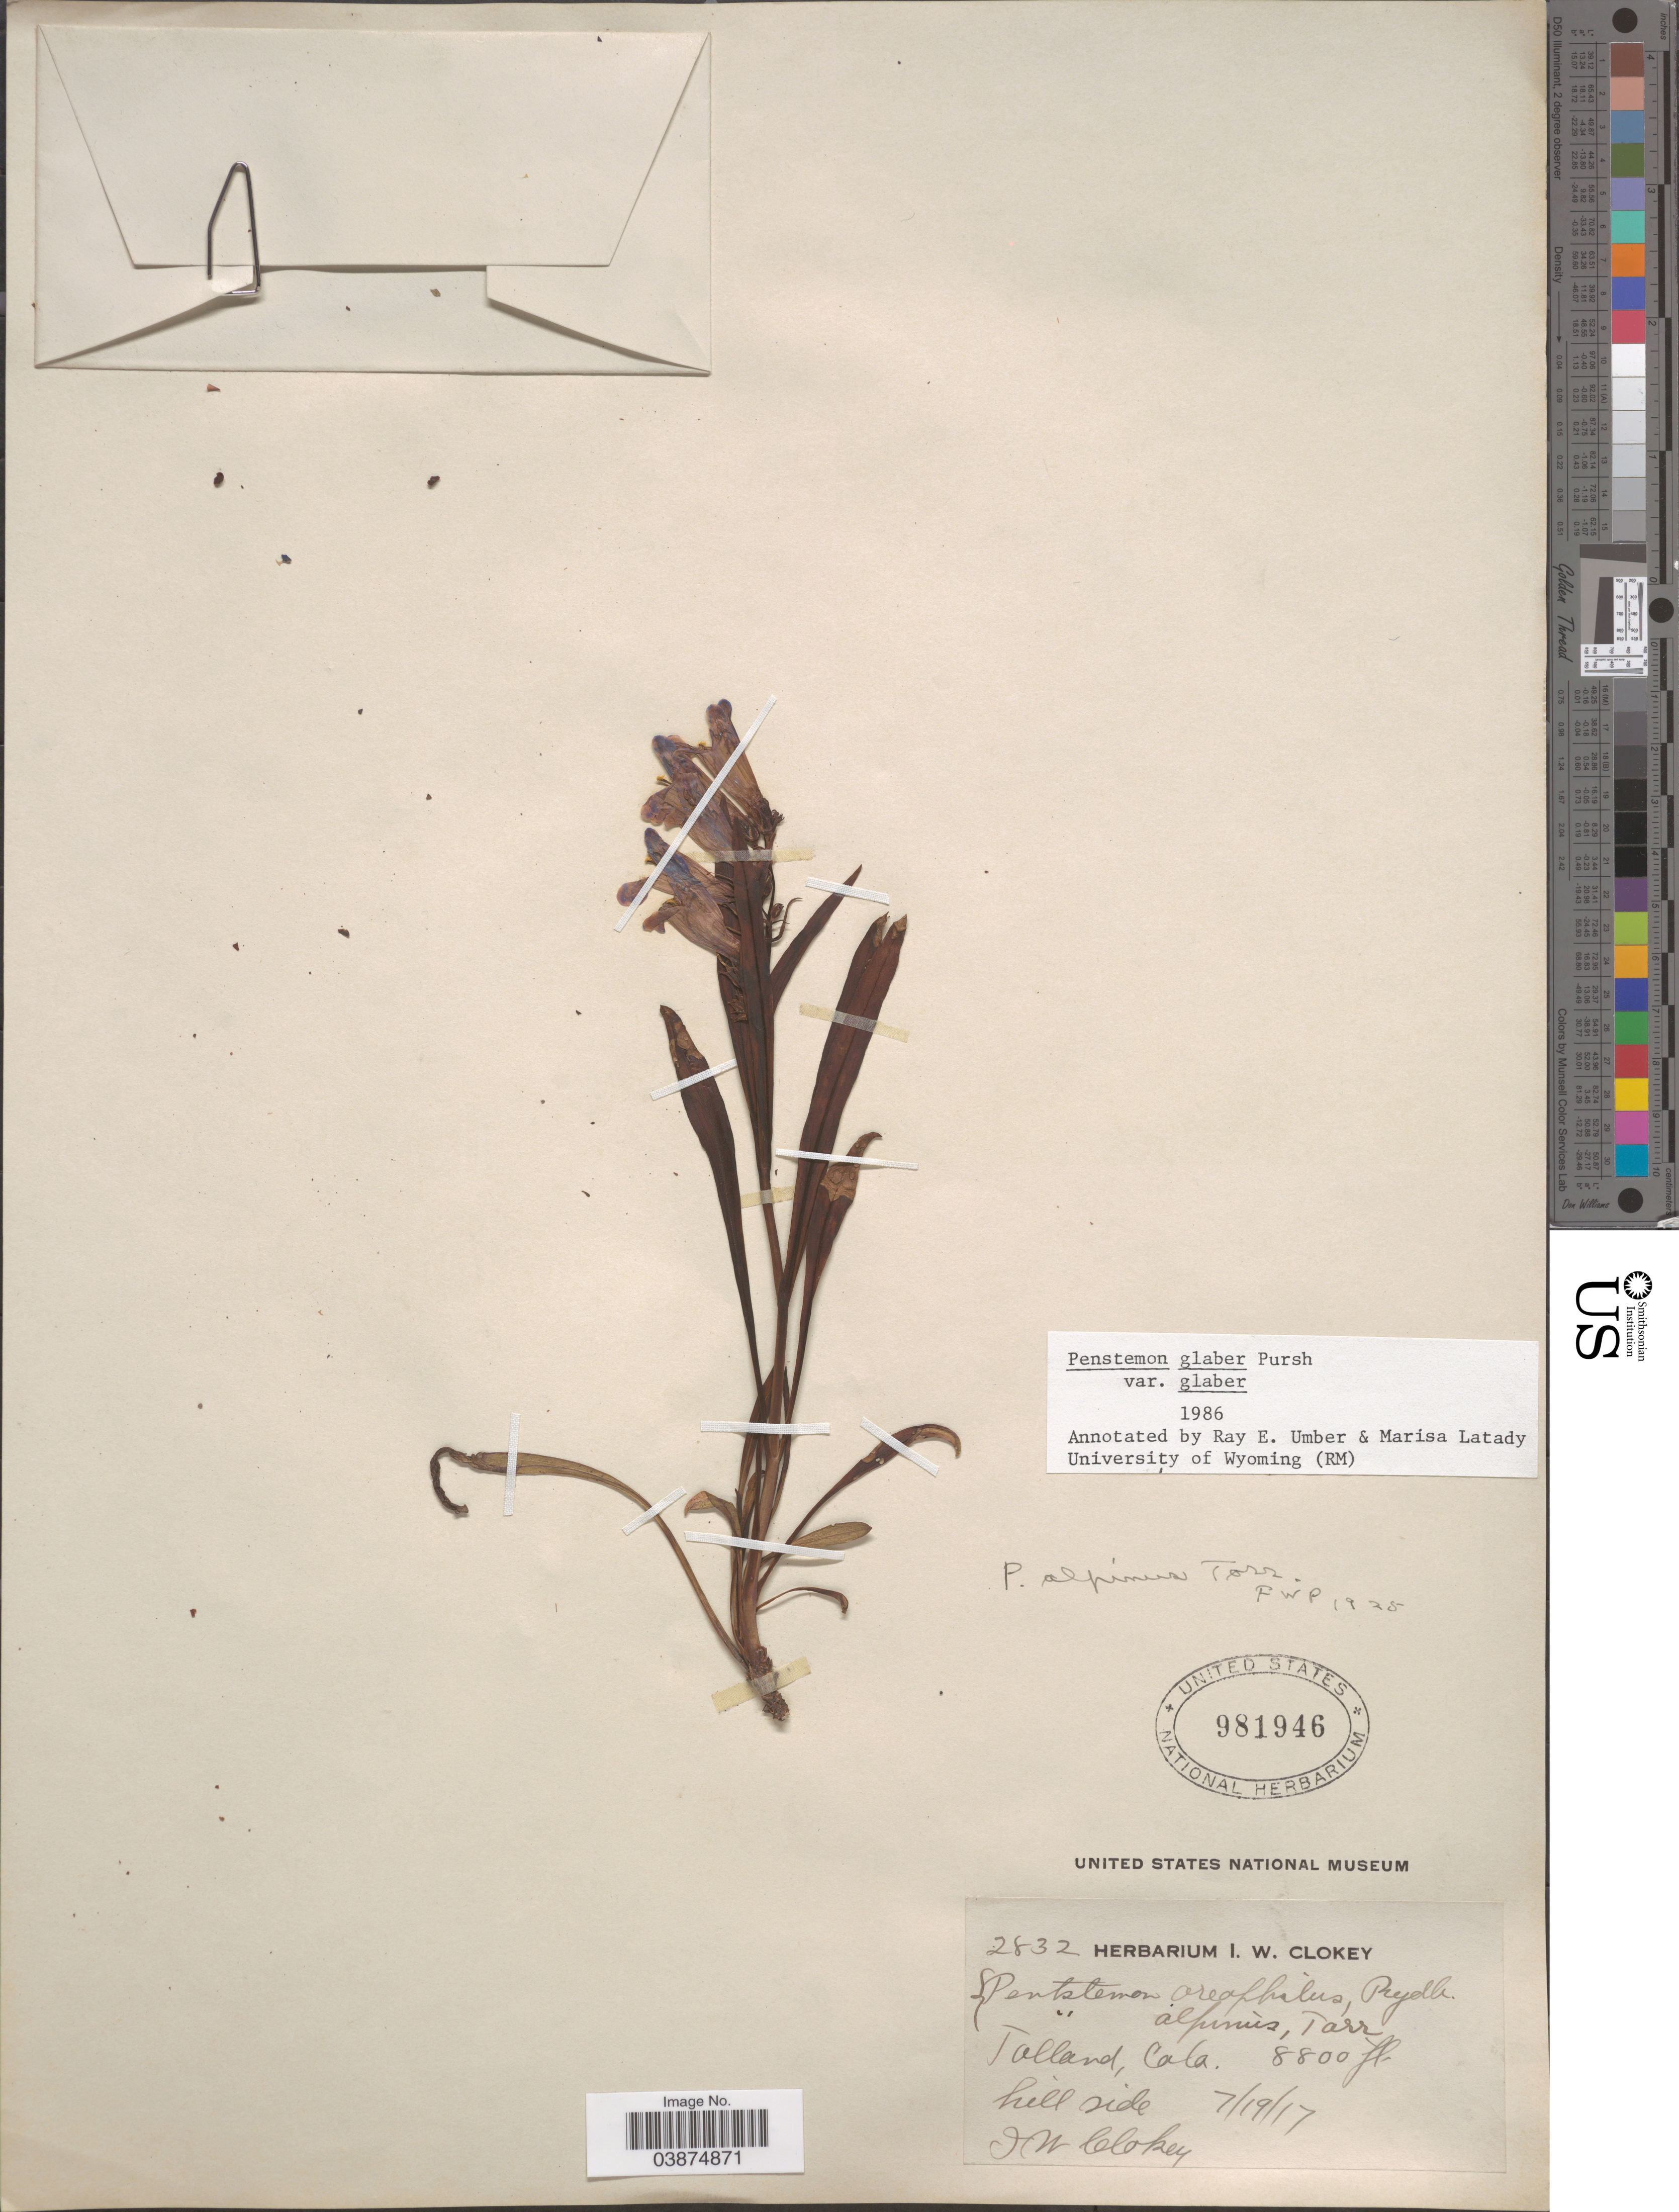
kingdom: Plantae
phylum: Tracheophyta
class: Magnoliopsida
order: Lamiales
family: Plantaginaceae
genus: Penstemon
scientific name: Penstemon glaber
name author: Pursh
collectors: I. W. Clokey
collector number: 2832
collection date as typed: Transcribed d/m/y: 19/7/17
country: United States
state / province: Colorado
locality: Tolland, hill side.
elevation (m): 2682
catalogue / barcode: US 981946